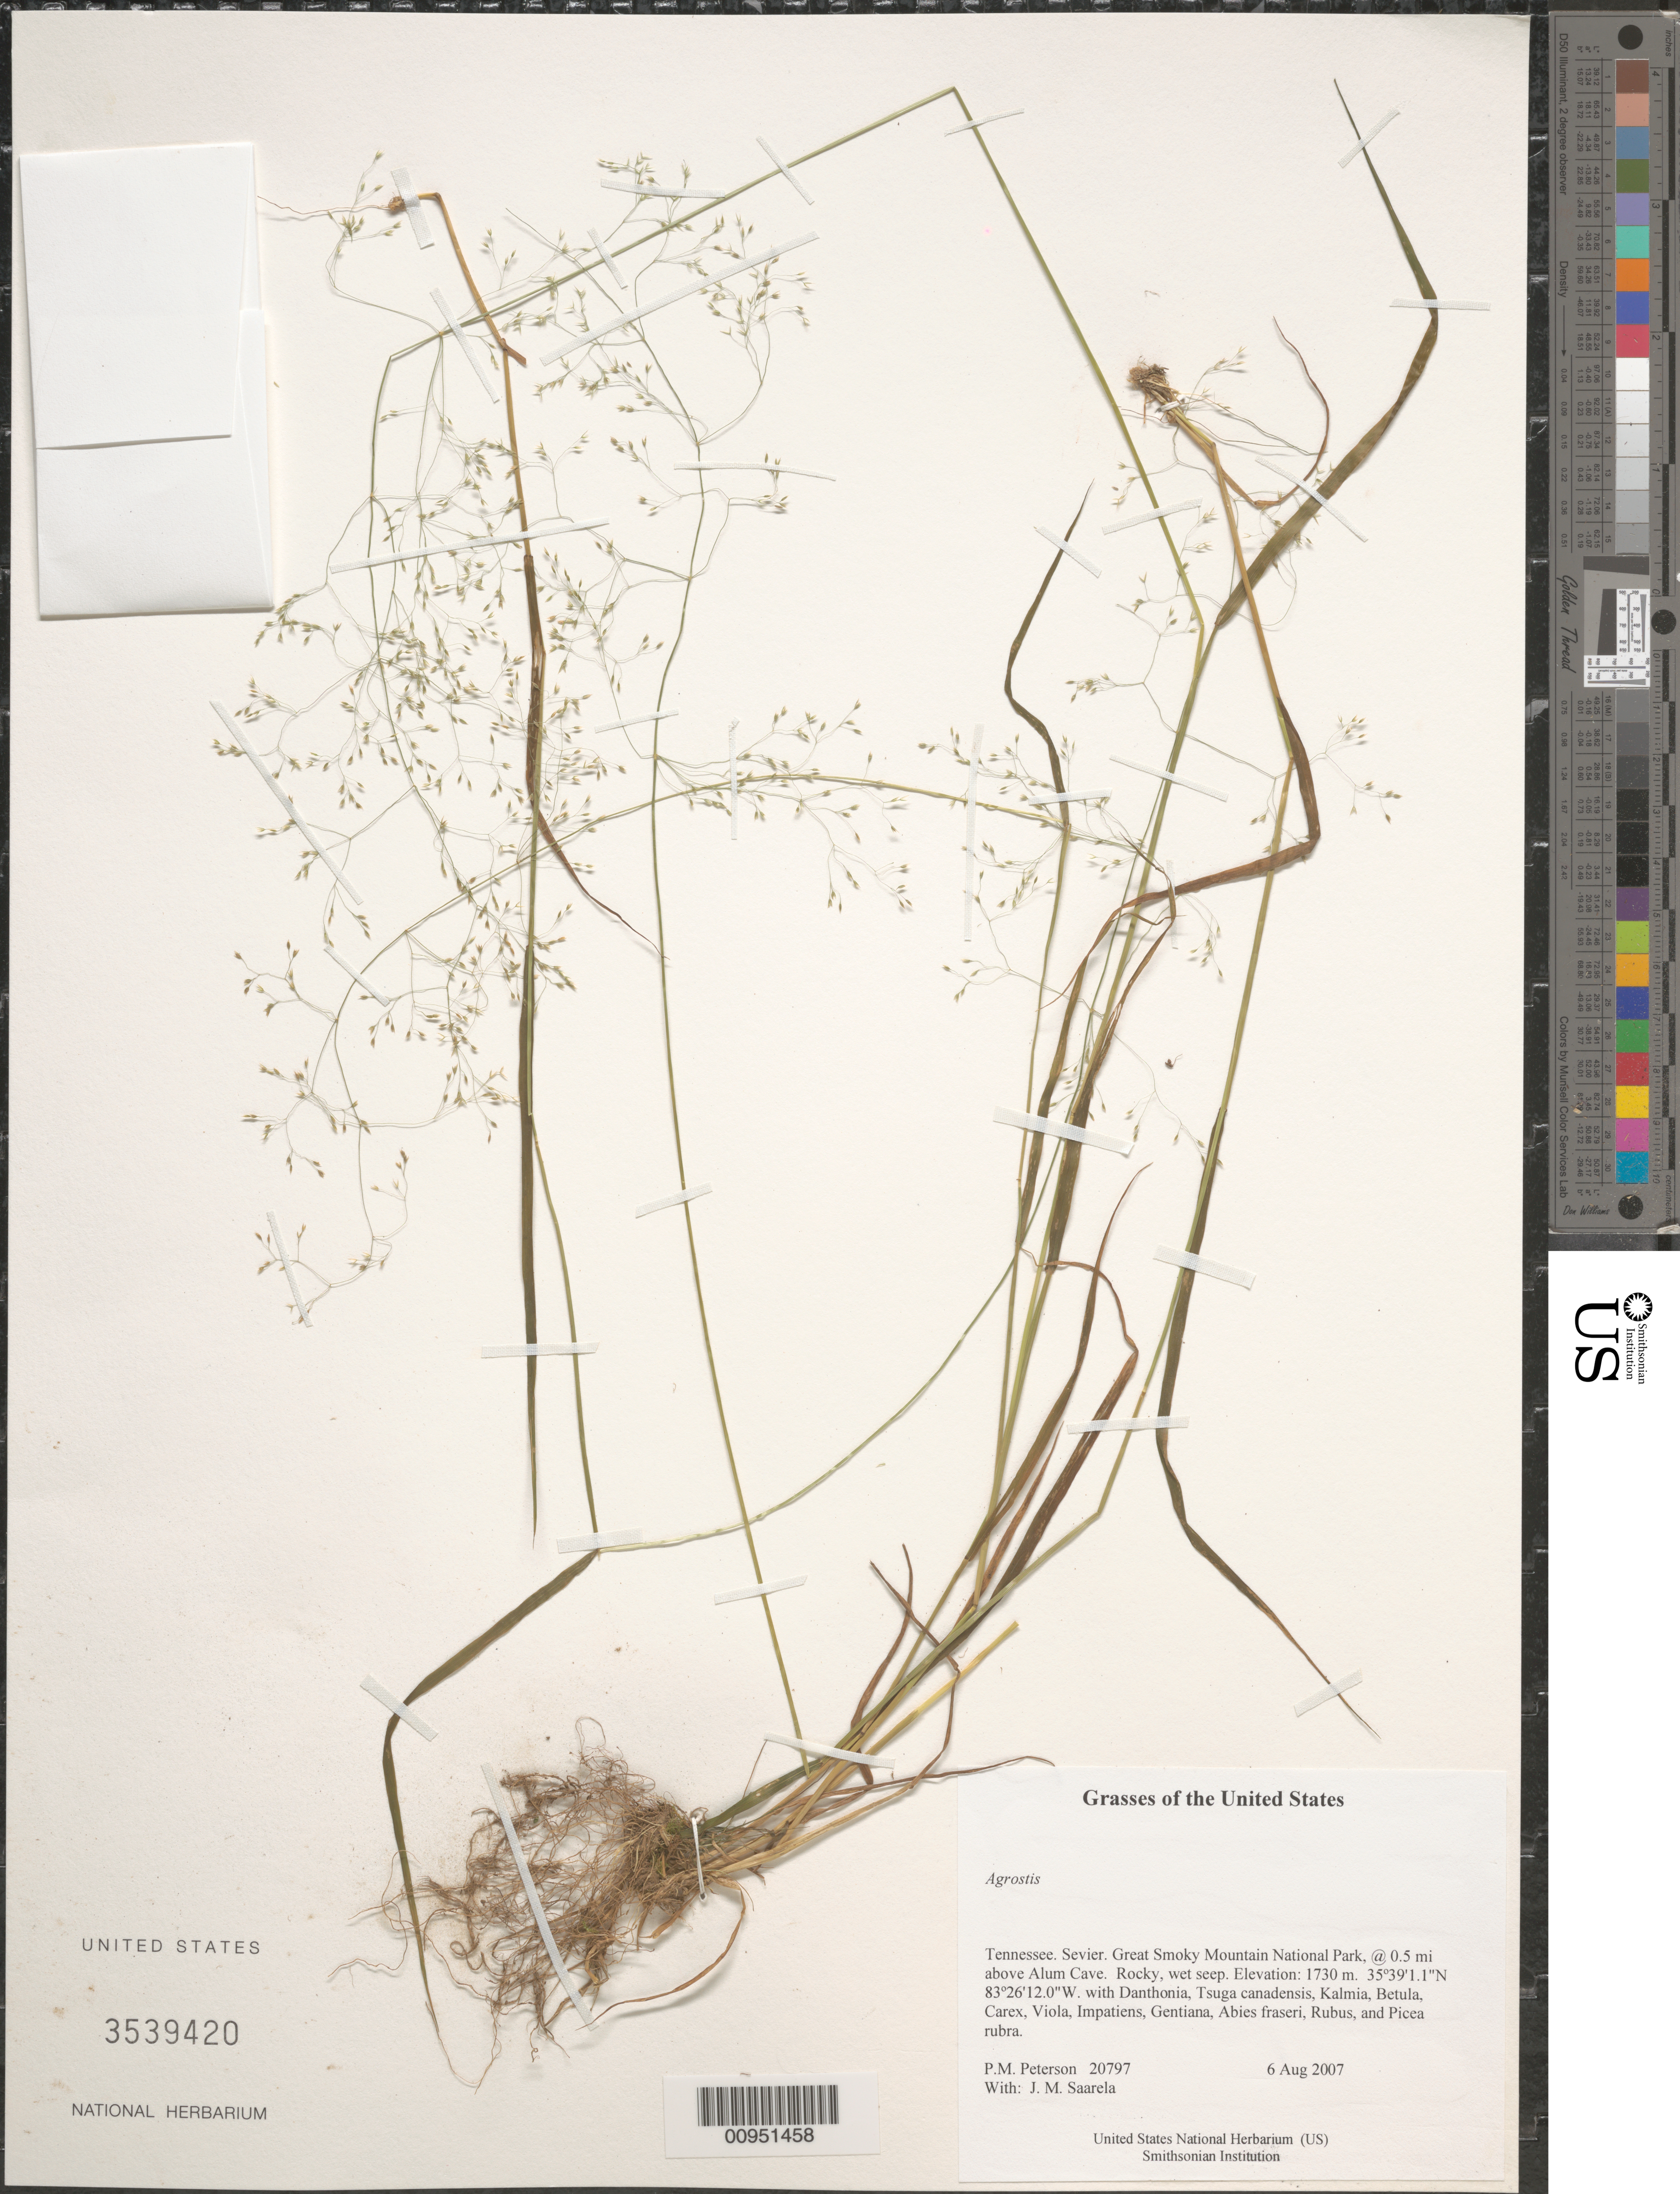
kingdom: Plantae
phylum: Tracheophyta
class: Liliopsida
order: Poales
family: Poaceae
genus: Agrostis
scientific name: Agrostis sp.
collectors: P. M. Peterson & J. Saarela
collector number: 20797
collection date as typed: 06 Aug 2007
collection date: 2007-08-06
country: United States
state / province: Tennessee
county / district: Sevier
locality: Great Smoky Mountain National Park, @ 0.5 mi above Alum Cave. Rocky, wet seep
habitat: with Danthonia, Tsuga canadensis, Kalmia, Betula, Carex, Viola, Impatiens, Gentiana, Abies fraseri, Rubus, and Picea rubra.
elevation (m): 1730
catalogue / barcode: US 3539420